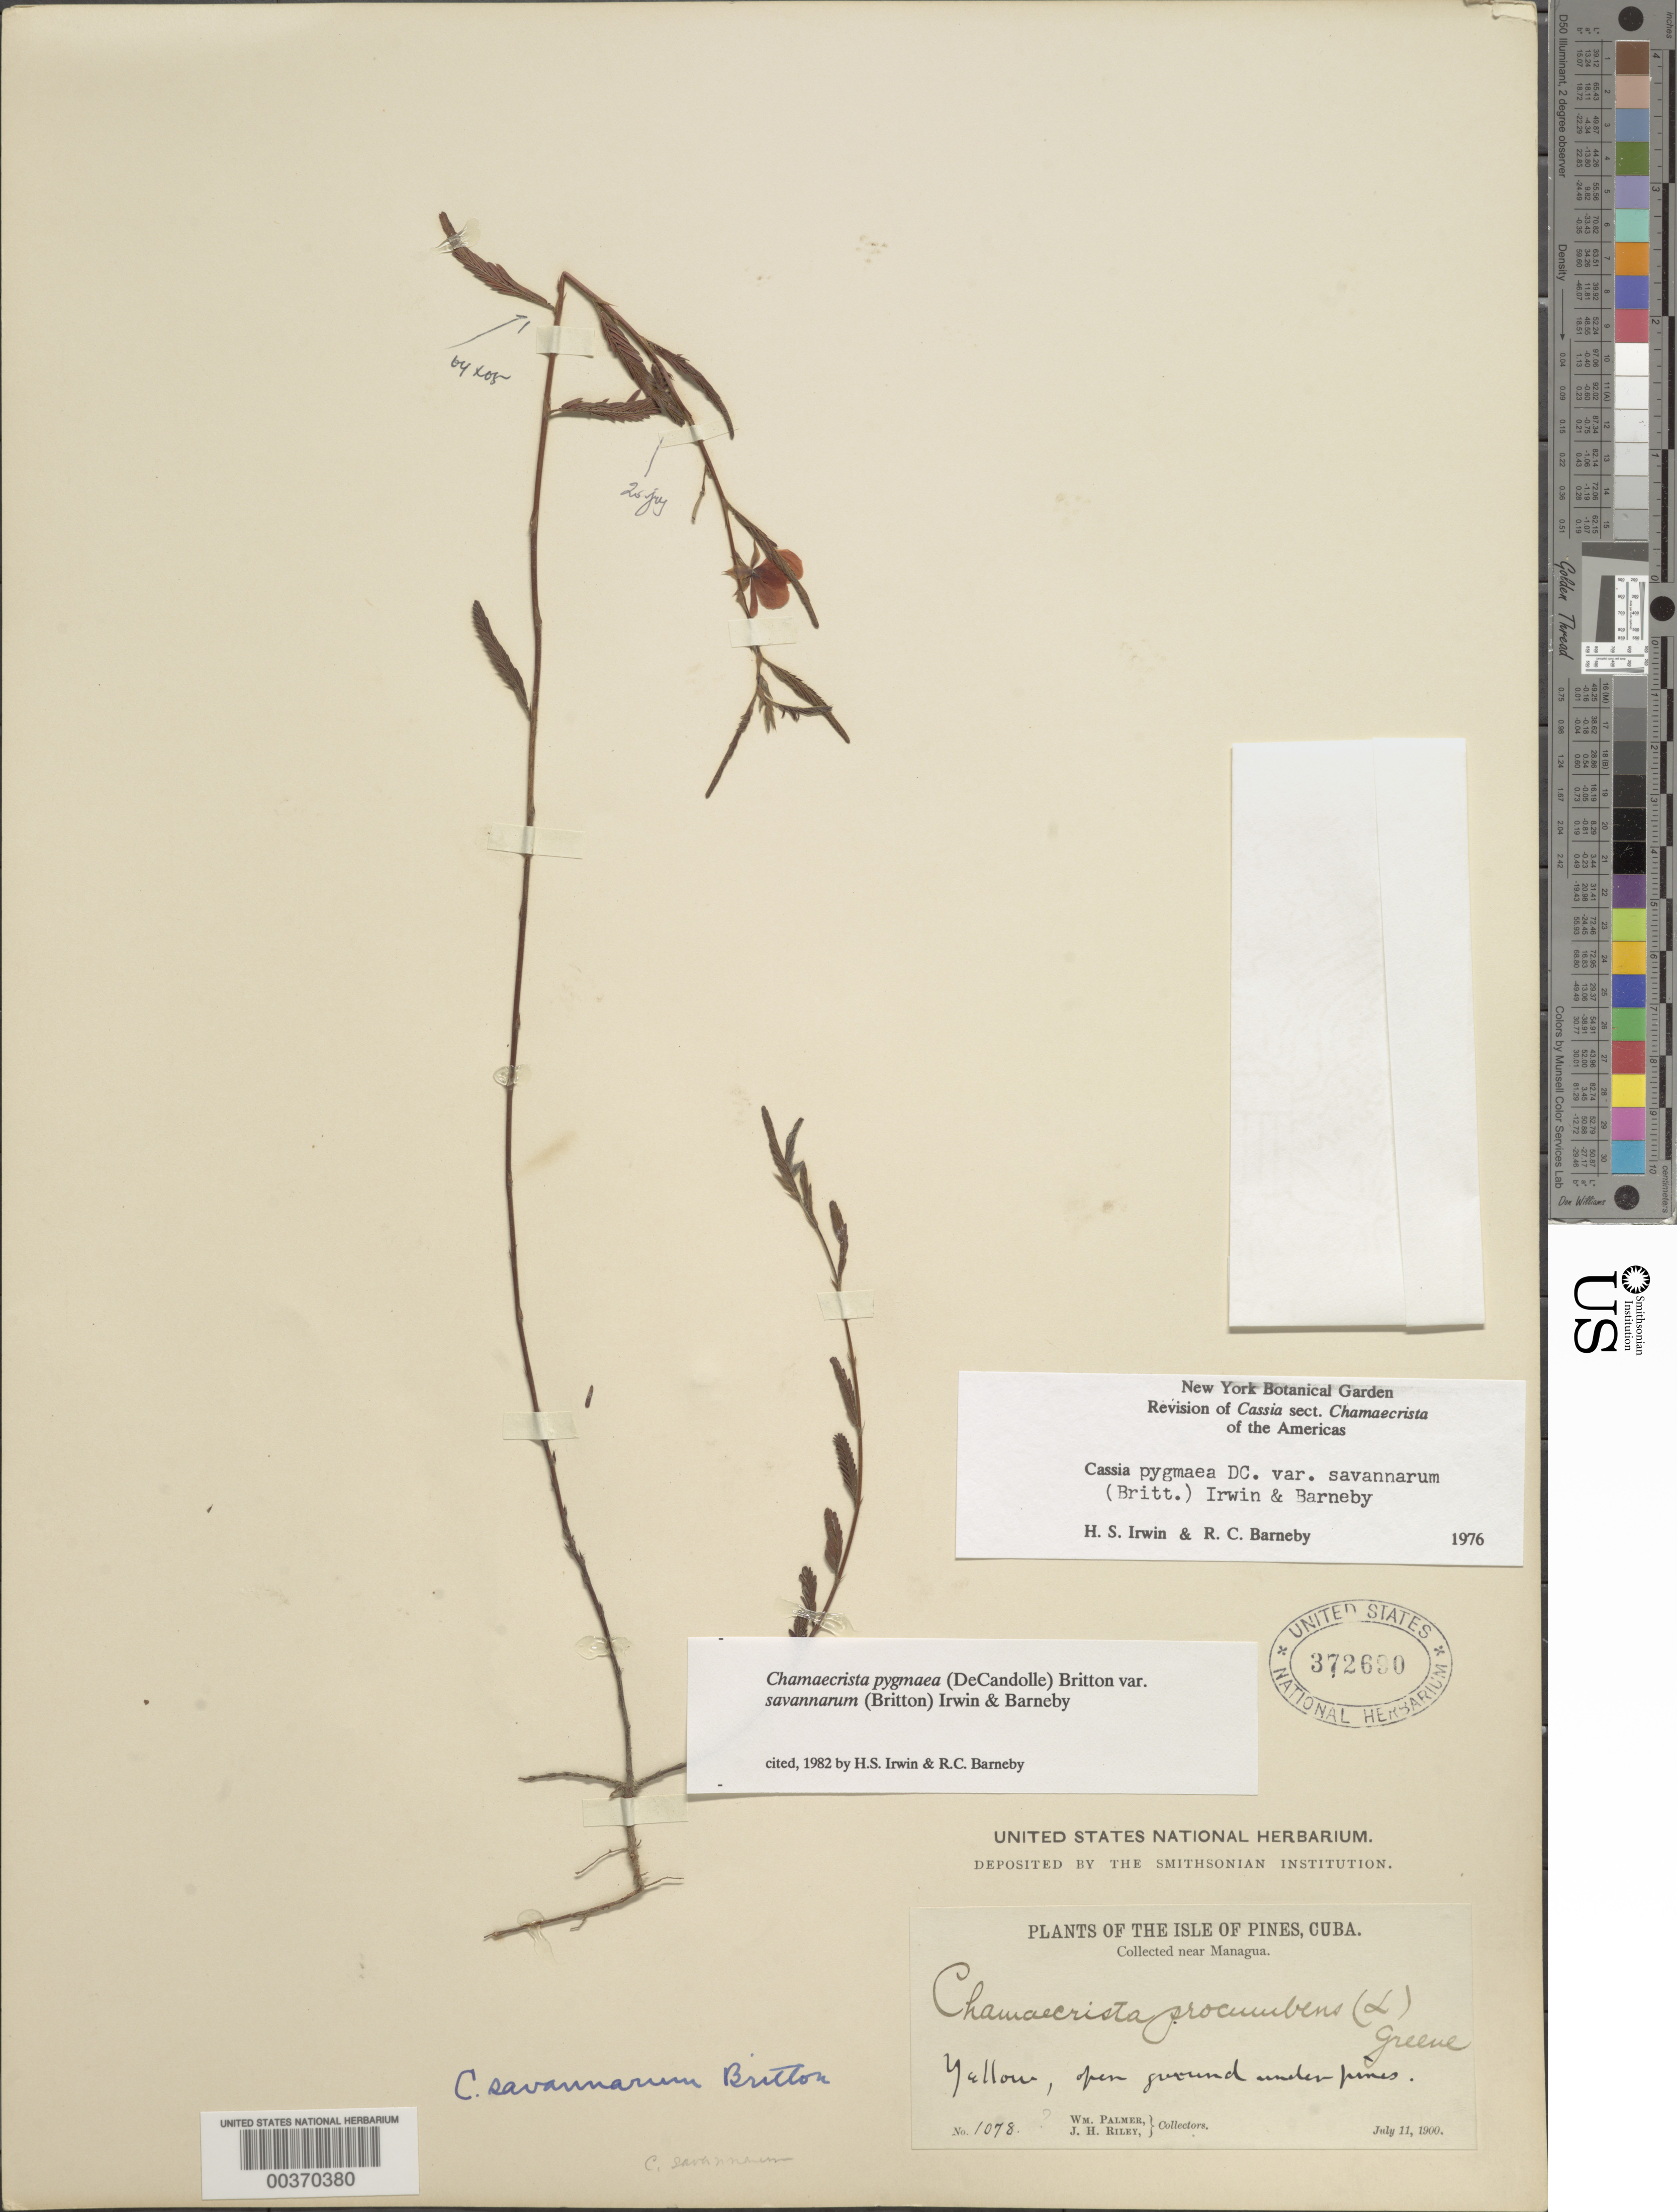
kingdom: Plantae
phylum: Tracheophyta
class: Magnoliopsida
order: Fabales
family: Fabaceae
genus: Chamaecrista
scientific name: Chamaecrista pygmaea var. savannarum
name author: (Britton) H.S. Irwin & Barneby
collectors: W. Palmer & J. H. Riley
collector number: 1078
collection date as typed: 11 Jul 1900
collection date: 1900-07-11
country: Cuba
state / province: Isla de La Juventud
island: Isla de La Juventud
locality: Near Managua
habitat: Open ground under pines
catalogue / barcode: US 372690